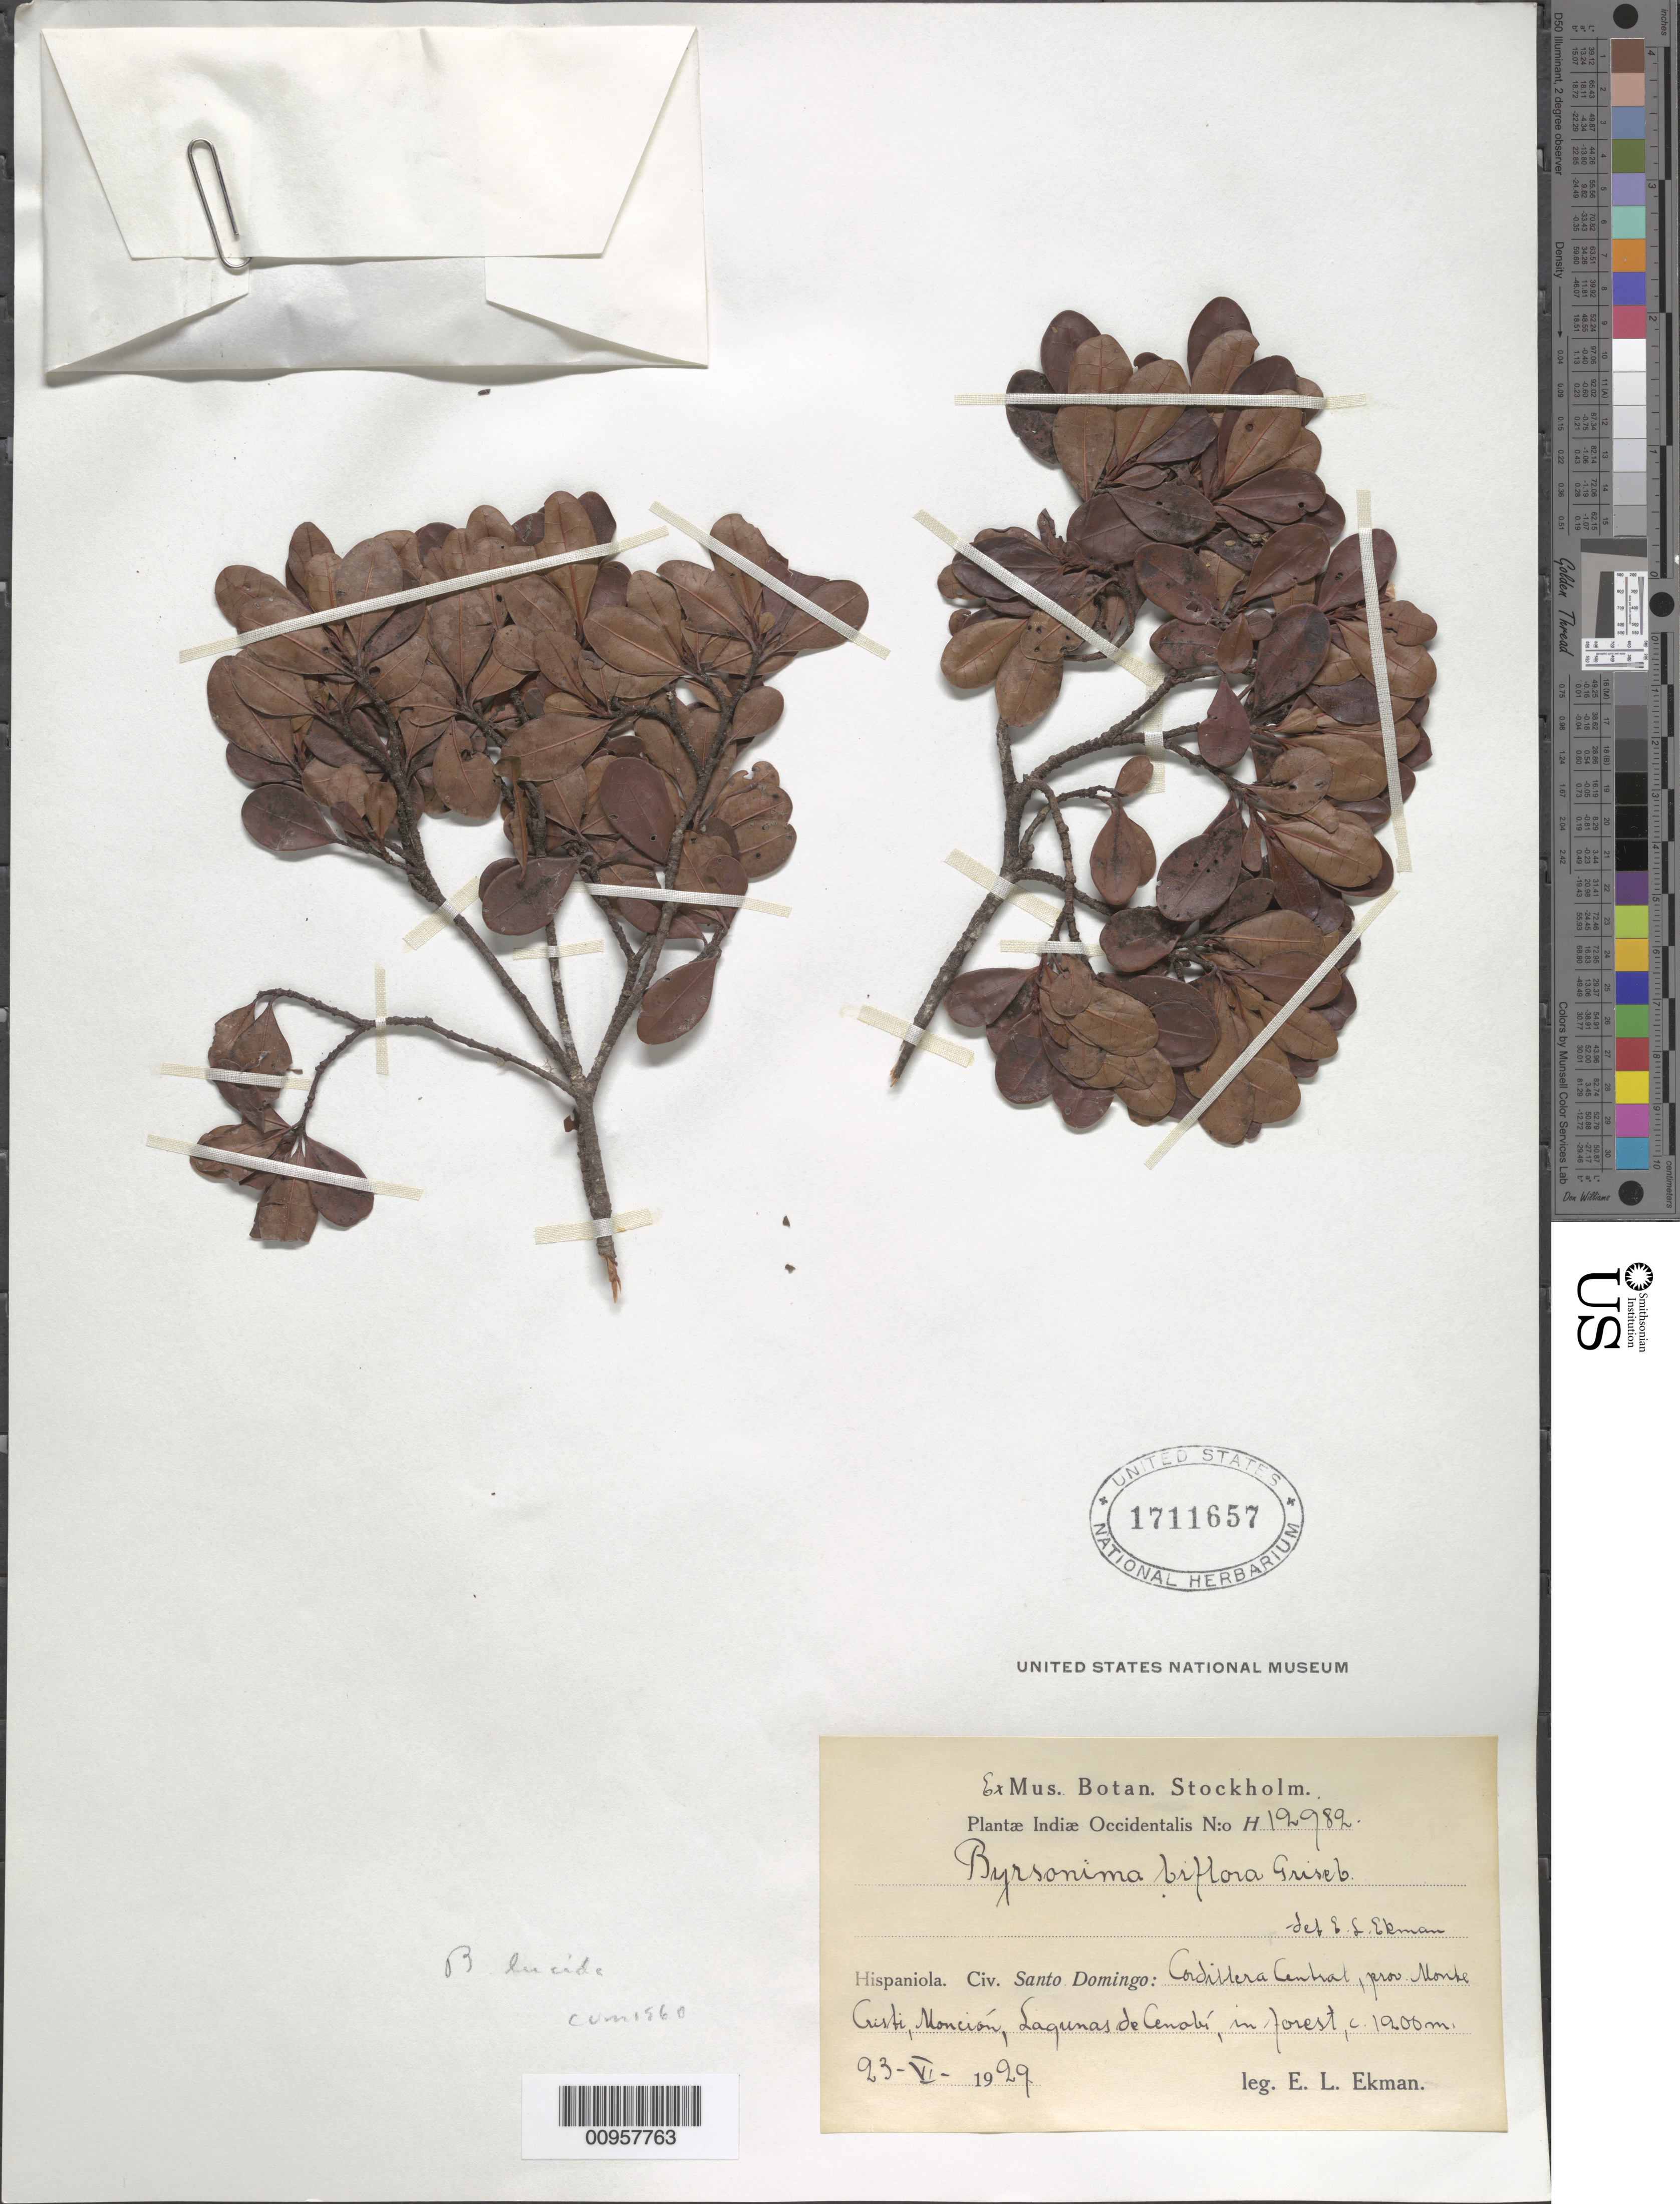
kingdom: Plantae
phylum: Tracheophyta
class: Magnoliopsida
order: Malpighiales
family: Malpighiaceae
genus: Byrsonima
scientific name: Byrsonima lucida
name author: (Mill.) DC.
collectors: E. L. Ekman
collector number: H 12982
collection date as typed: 23 Jun 1929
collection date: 1929-06-23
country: Dominican Republic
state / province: Monte Cristi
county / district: Monción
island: Hispaniola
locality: Cordillera Central, Lagunas de Cenobí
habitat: In forest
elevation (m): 1200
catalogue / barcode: US 1711657